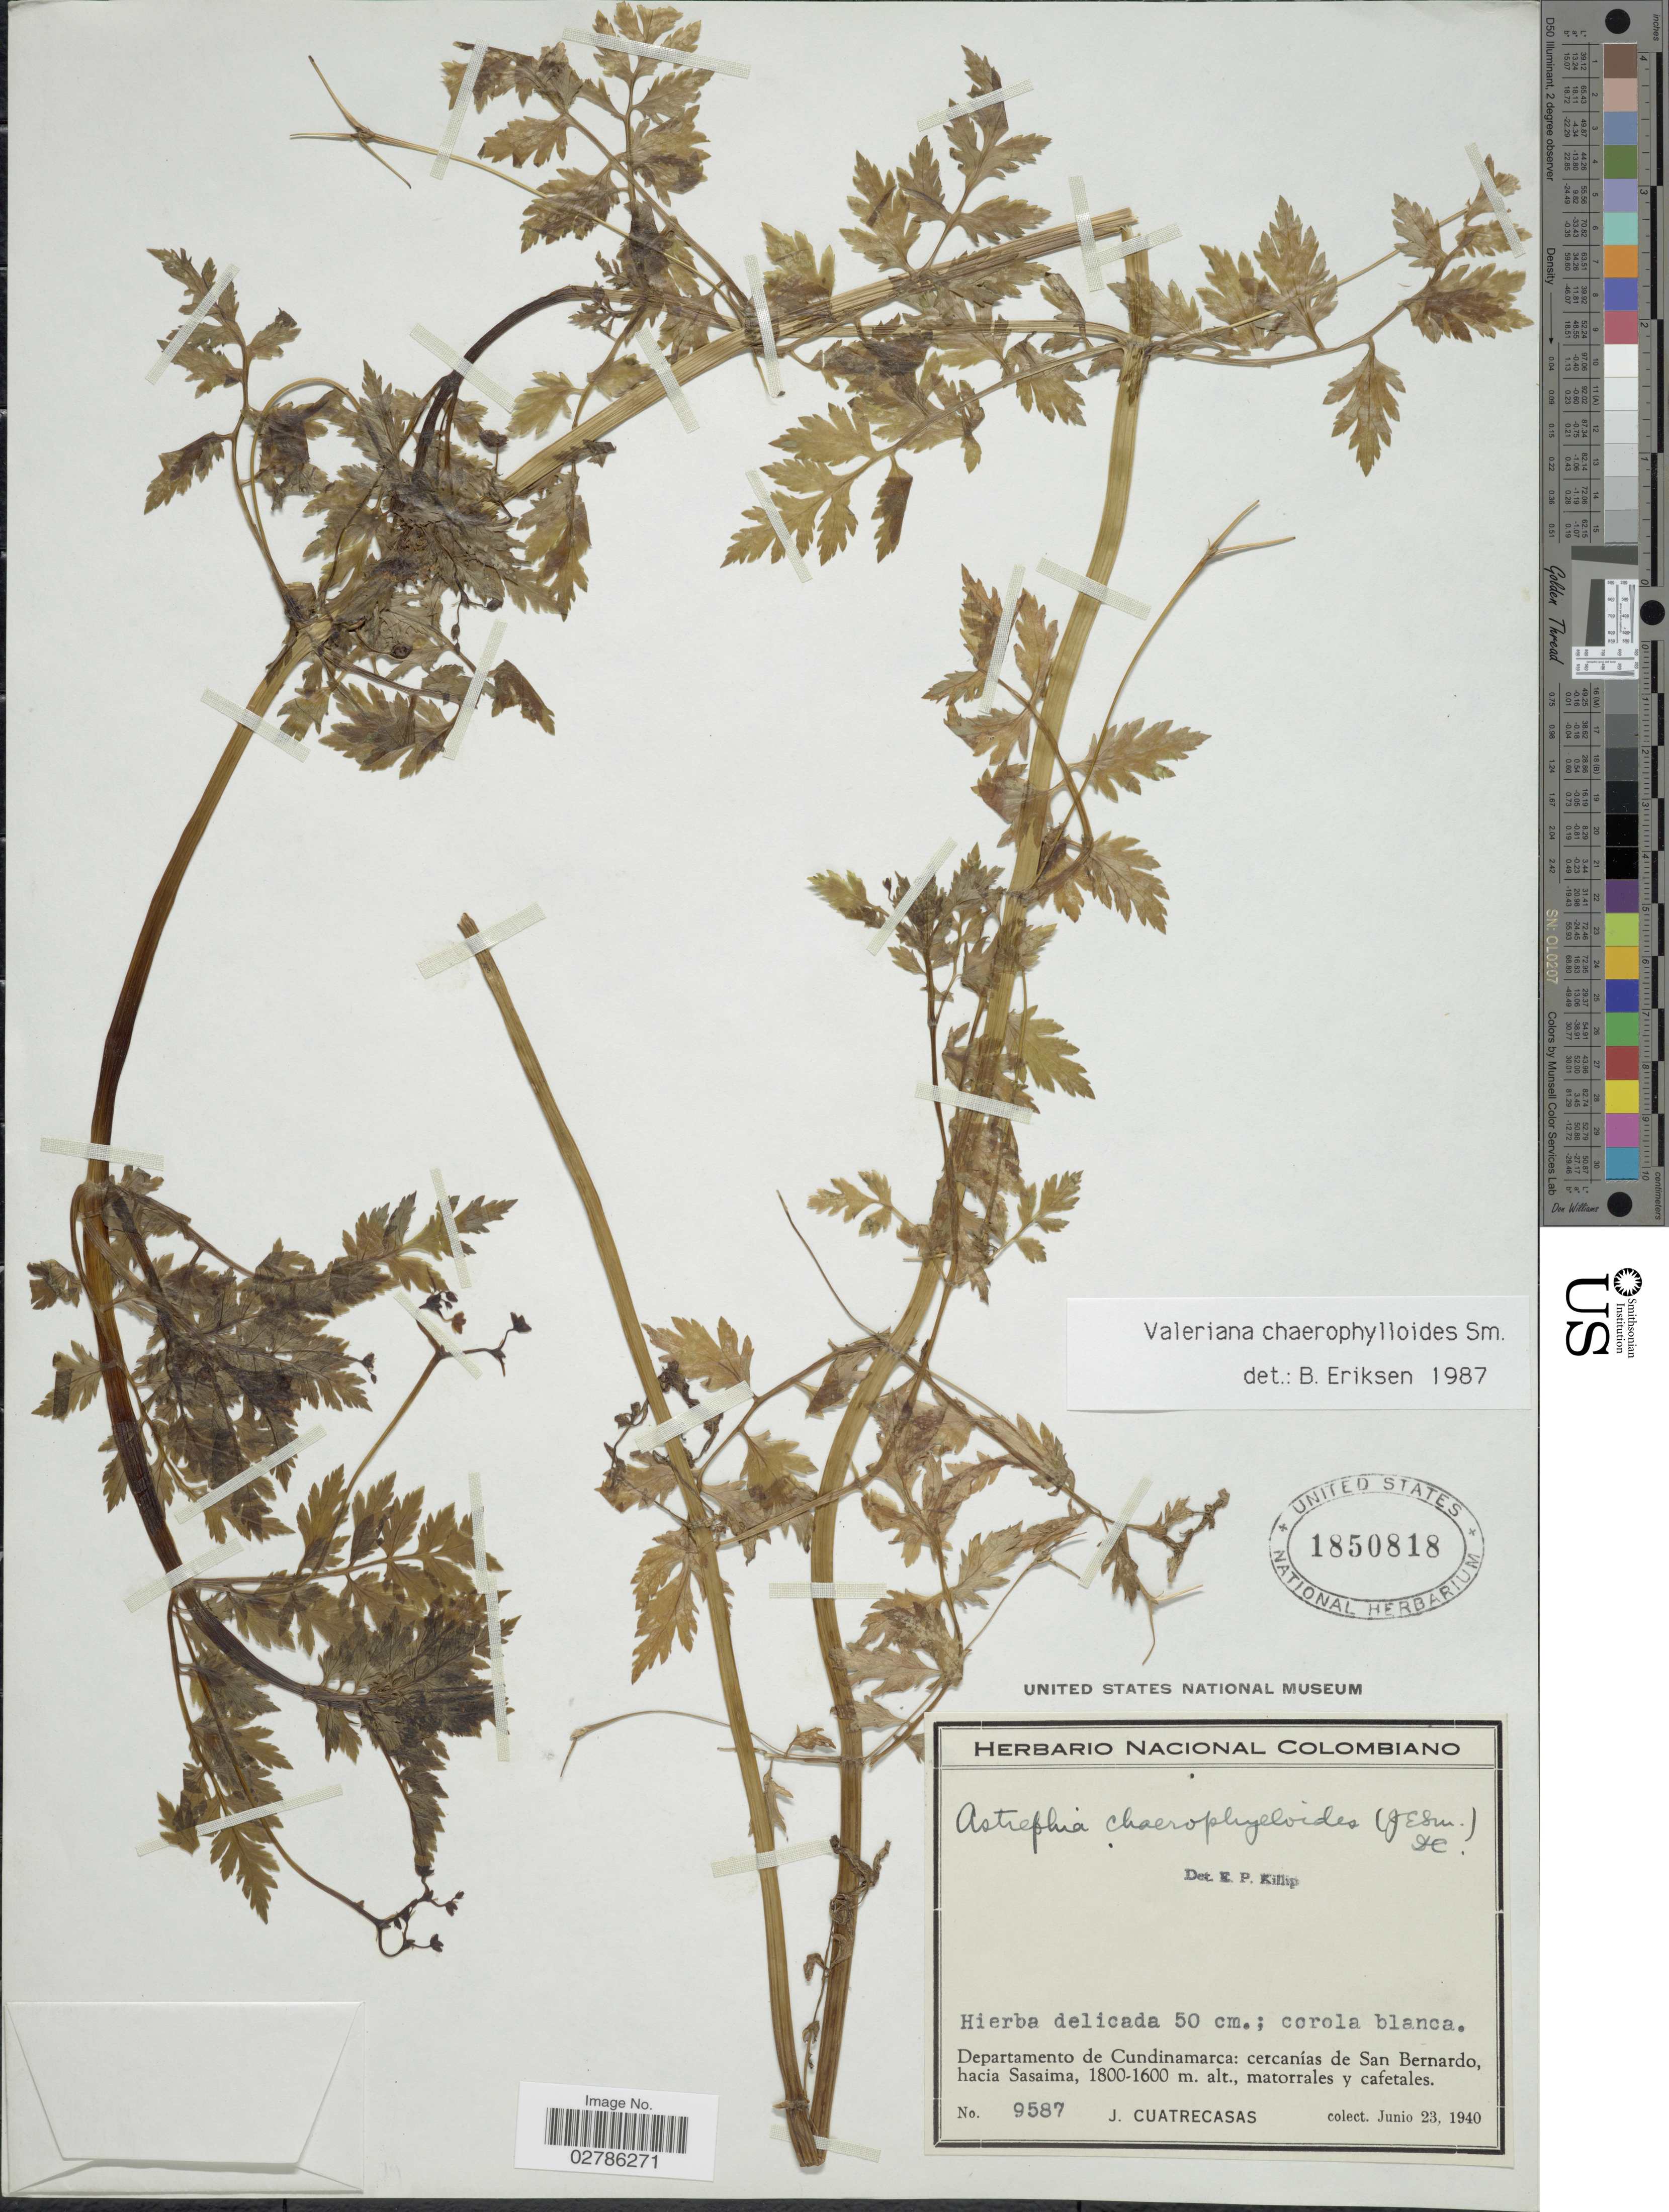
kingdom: Plantae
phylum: Tracheophyta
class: Magnoliopsida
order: Dipsacales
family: Caprifoliaceae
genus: Astrephia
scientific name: Astrephia chaerophylloides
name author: (Sm.) DC.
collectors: J. Cuatrecasas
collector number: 9587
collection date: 1940-06-23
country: Colombia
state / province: Cundinamarca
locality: Departamento de Cundinamarca, cercanías de San Bernardo, hacia Sasaima.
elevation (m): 1600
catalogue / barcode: US 1850818